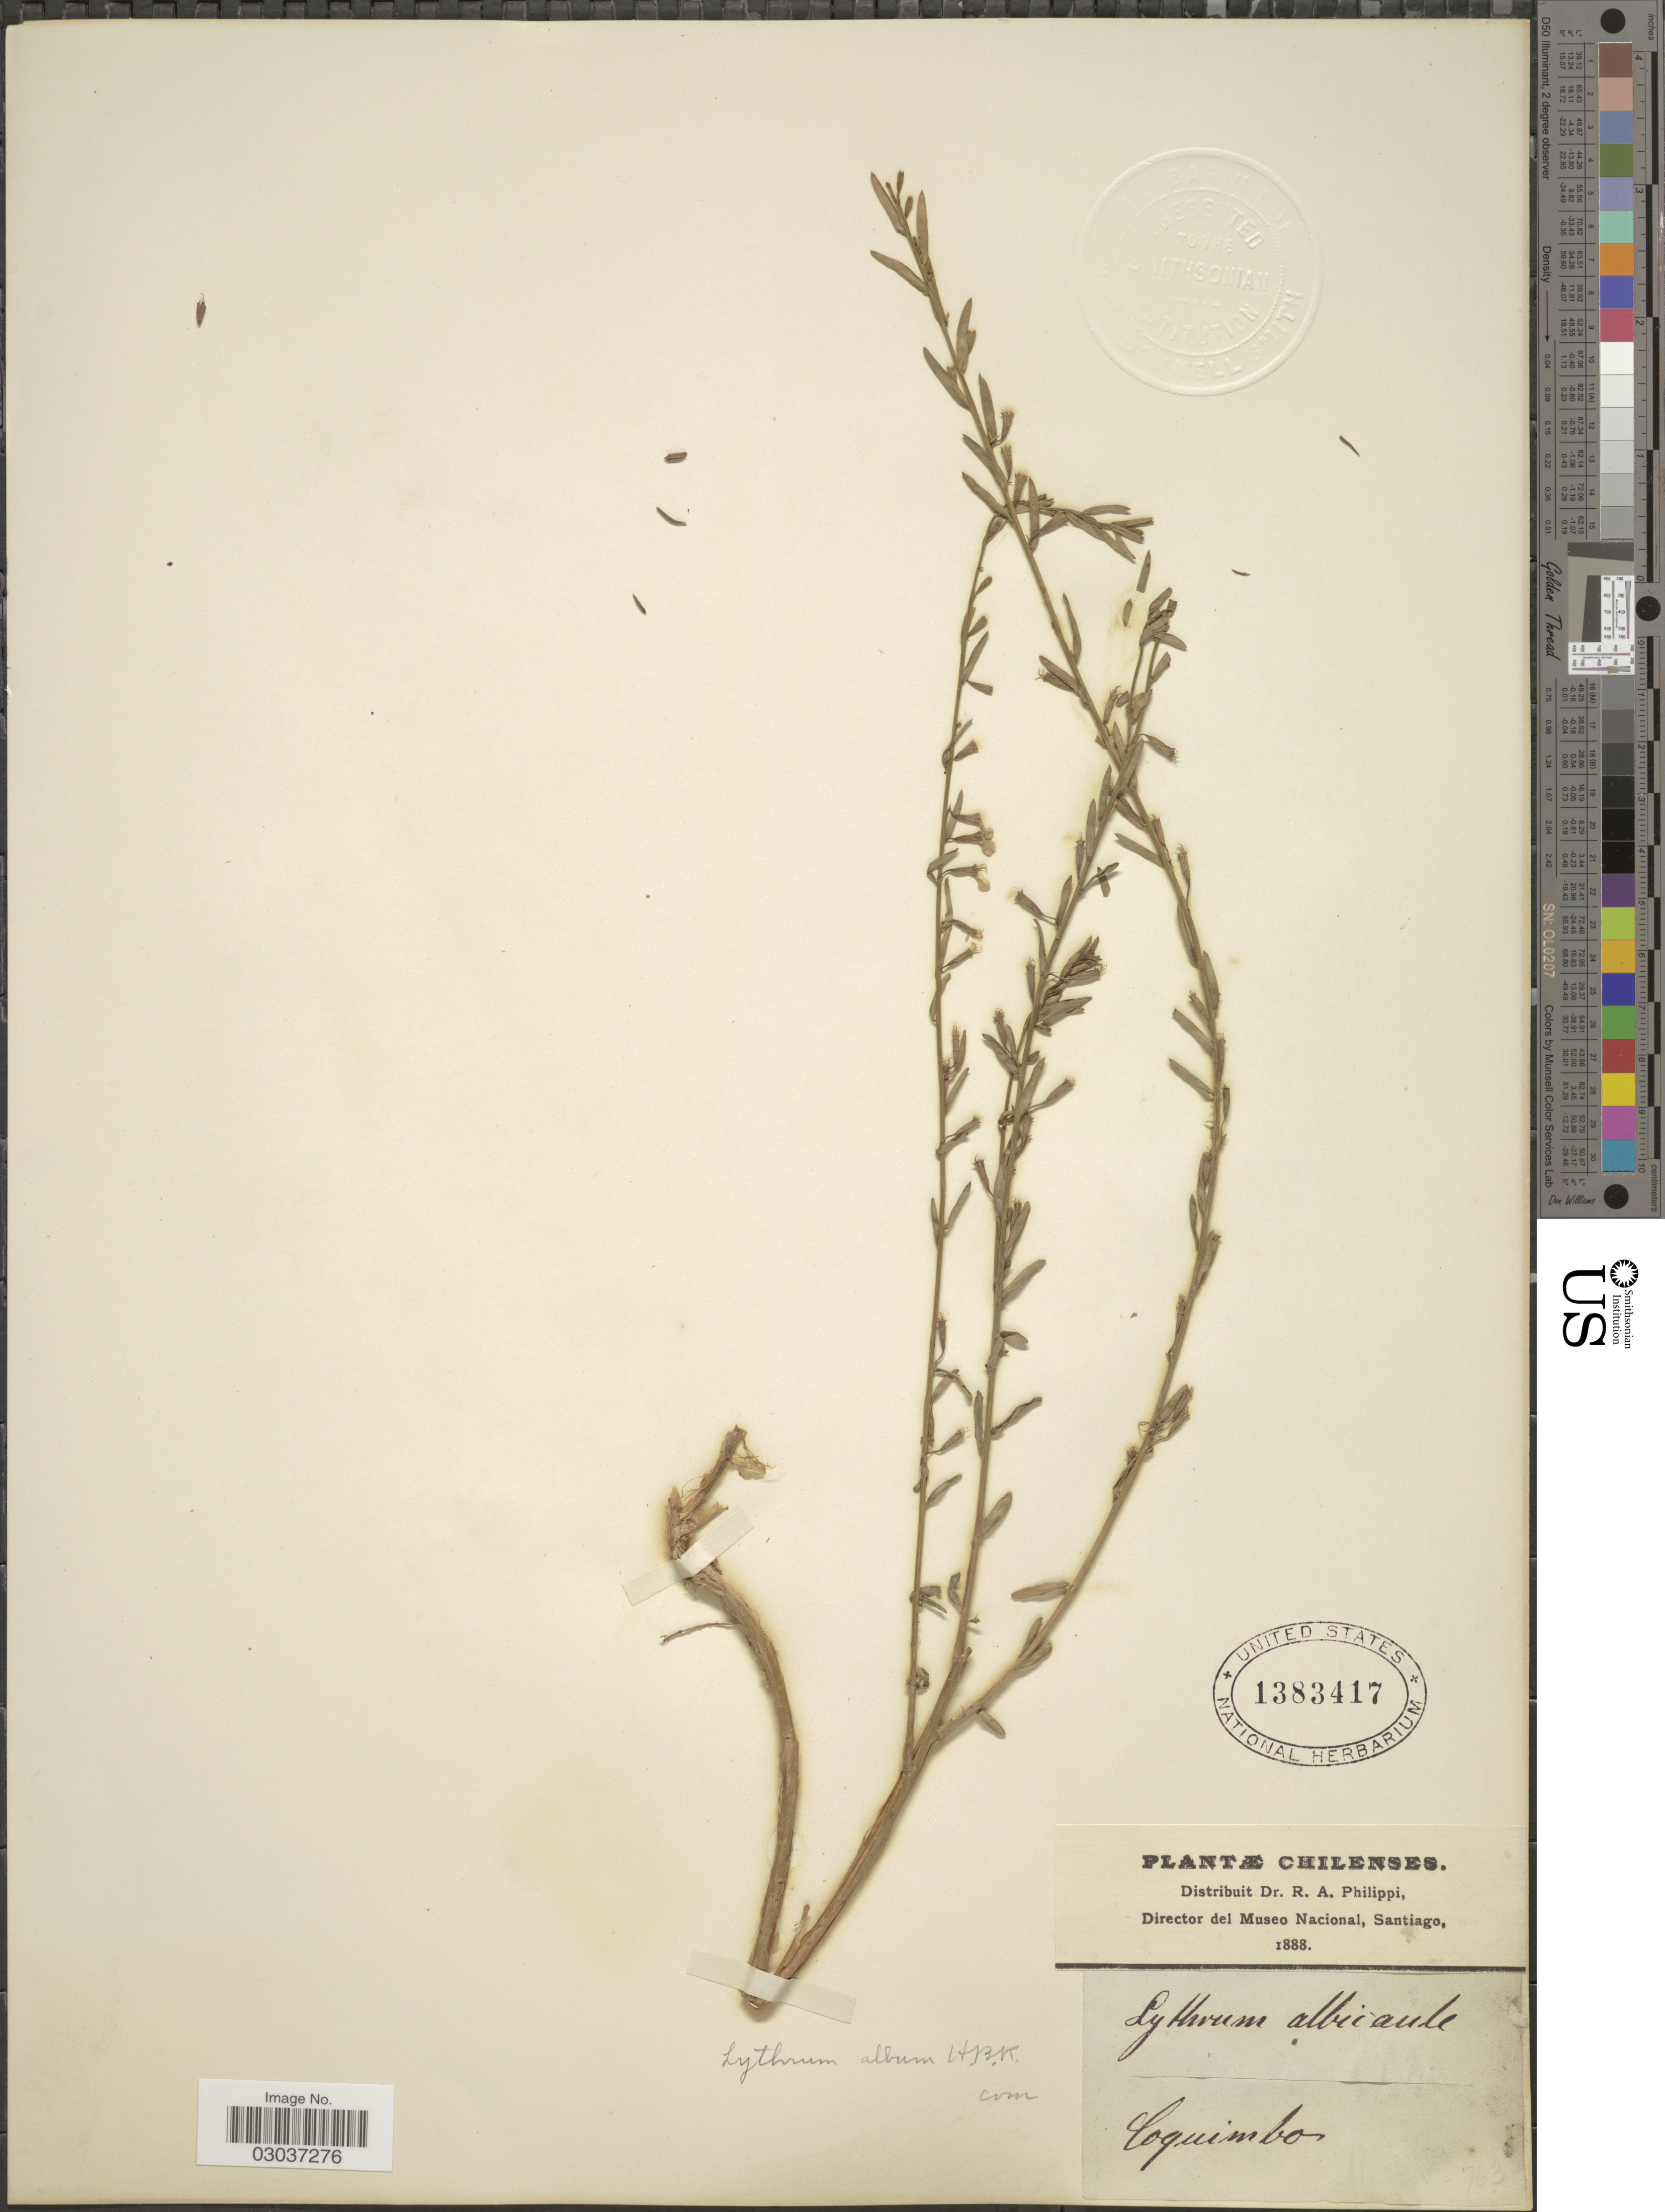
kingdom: Plantae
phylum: Tracheophyta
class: Magnoliopsida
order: Myrtales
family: Lythraceae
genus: Lythrum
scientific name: Lythrum album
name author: Kunth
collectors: R. A. Philippi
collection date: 1888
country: Chile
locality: Coquimbo.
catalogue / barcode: US 1383417